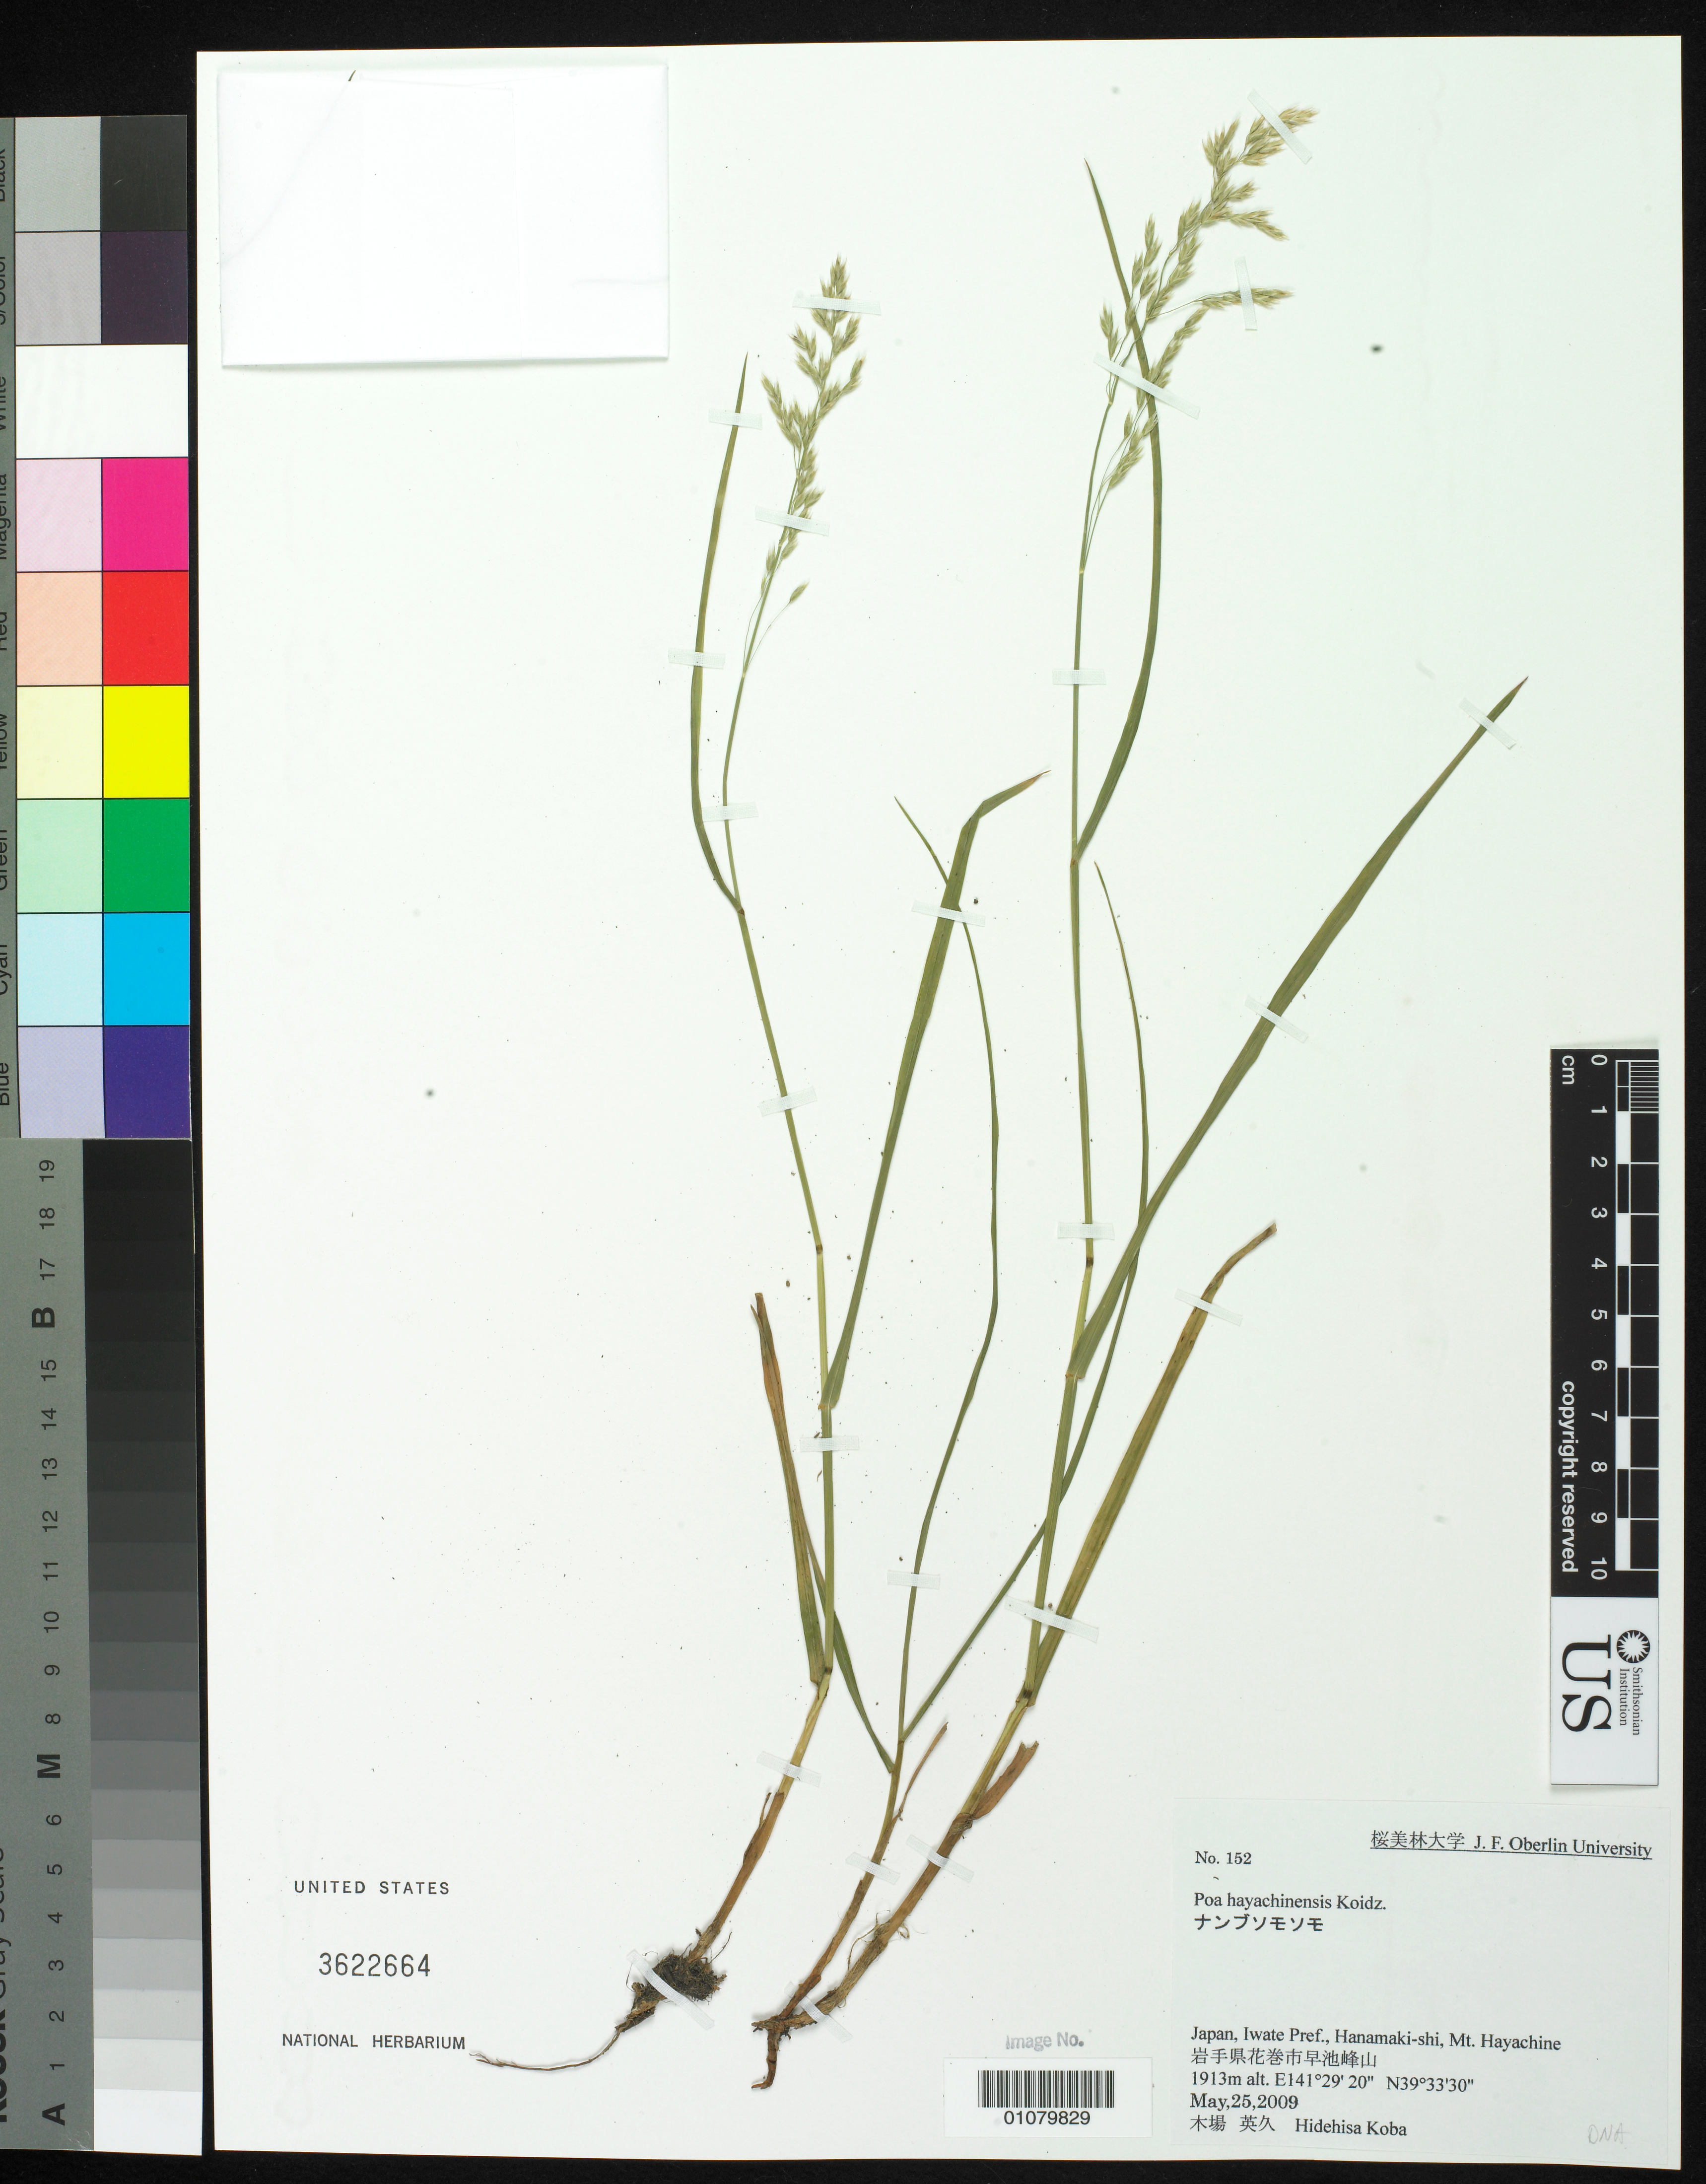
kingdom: Plantae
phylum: Tracheophyta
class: Liliopsida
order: Poales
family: Poaceae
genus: Poa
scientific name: Poa hyachinensis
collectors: H. Koba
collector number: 00152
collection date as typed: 25 May 2009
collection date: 2009-05-25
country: Japan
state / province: Iwate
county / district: Hanamaki-shi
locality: Mt. Hayachine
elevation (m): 1913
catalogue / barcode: US 3622664